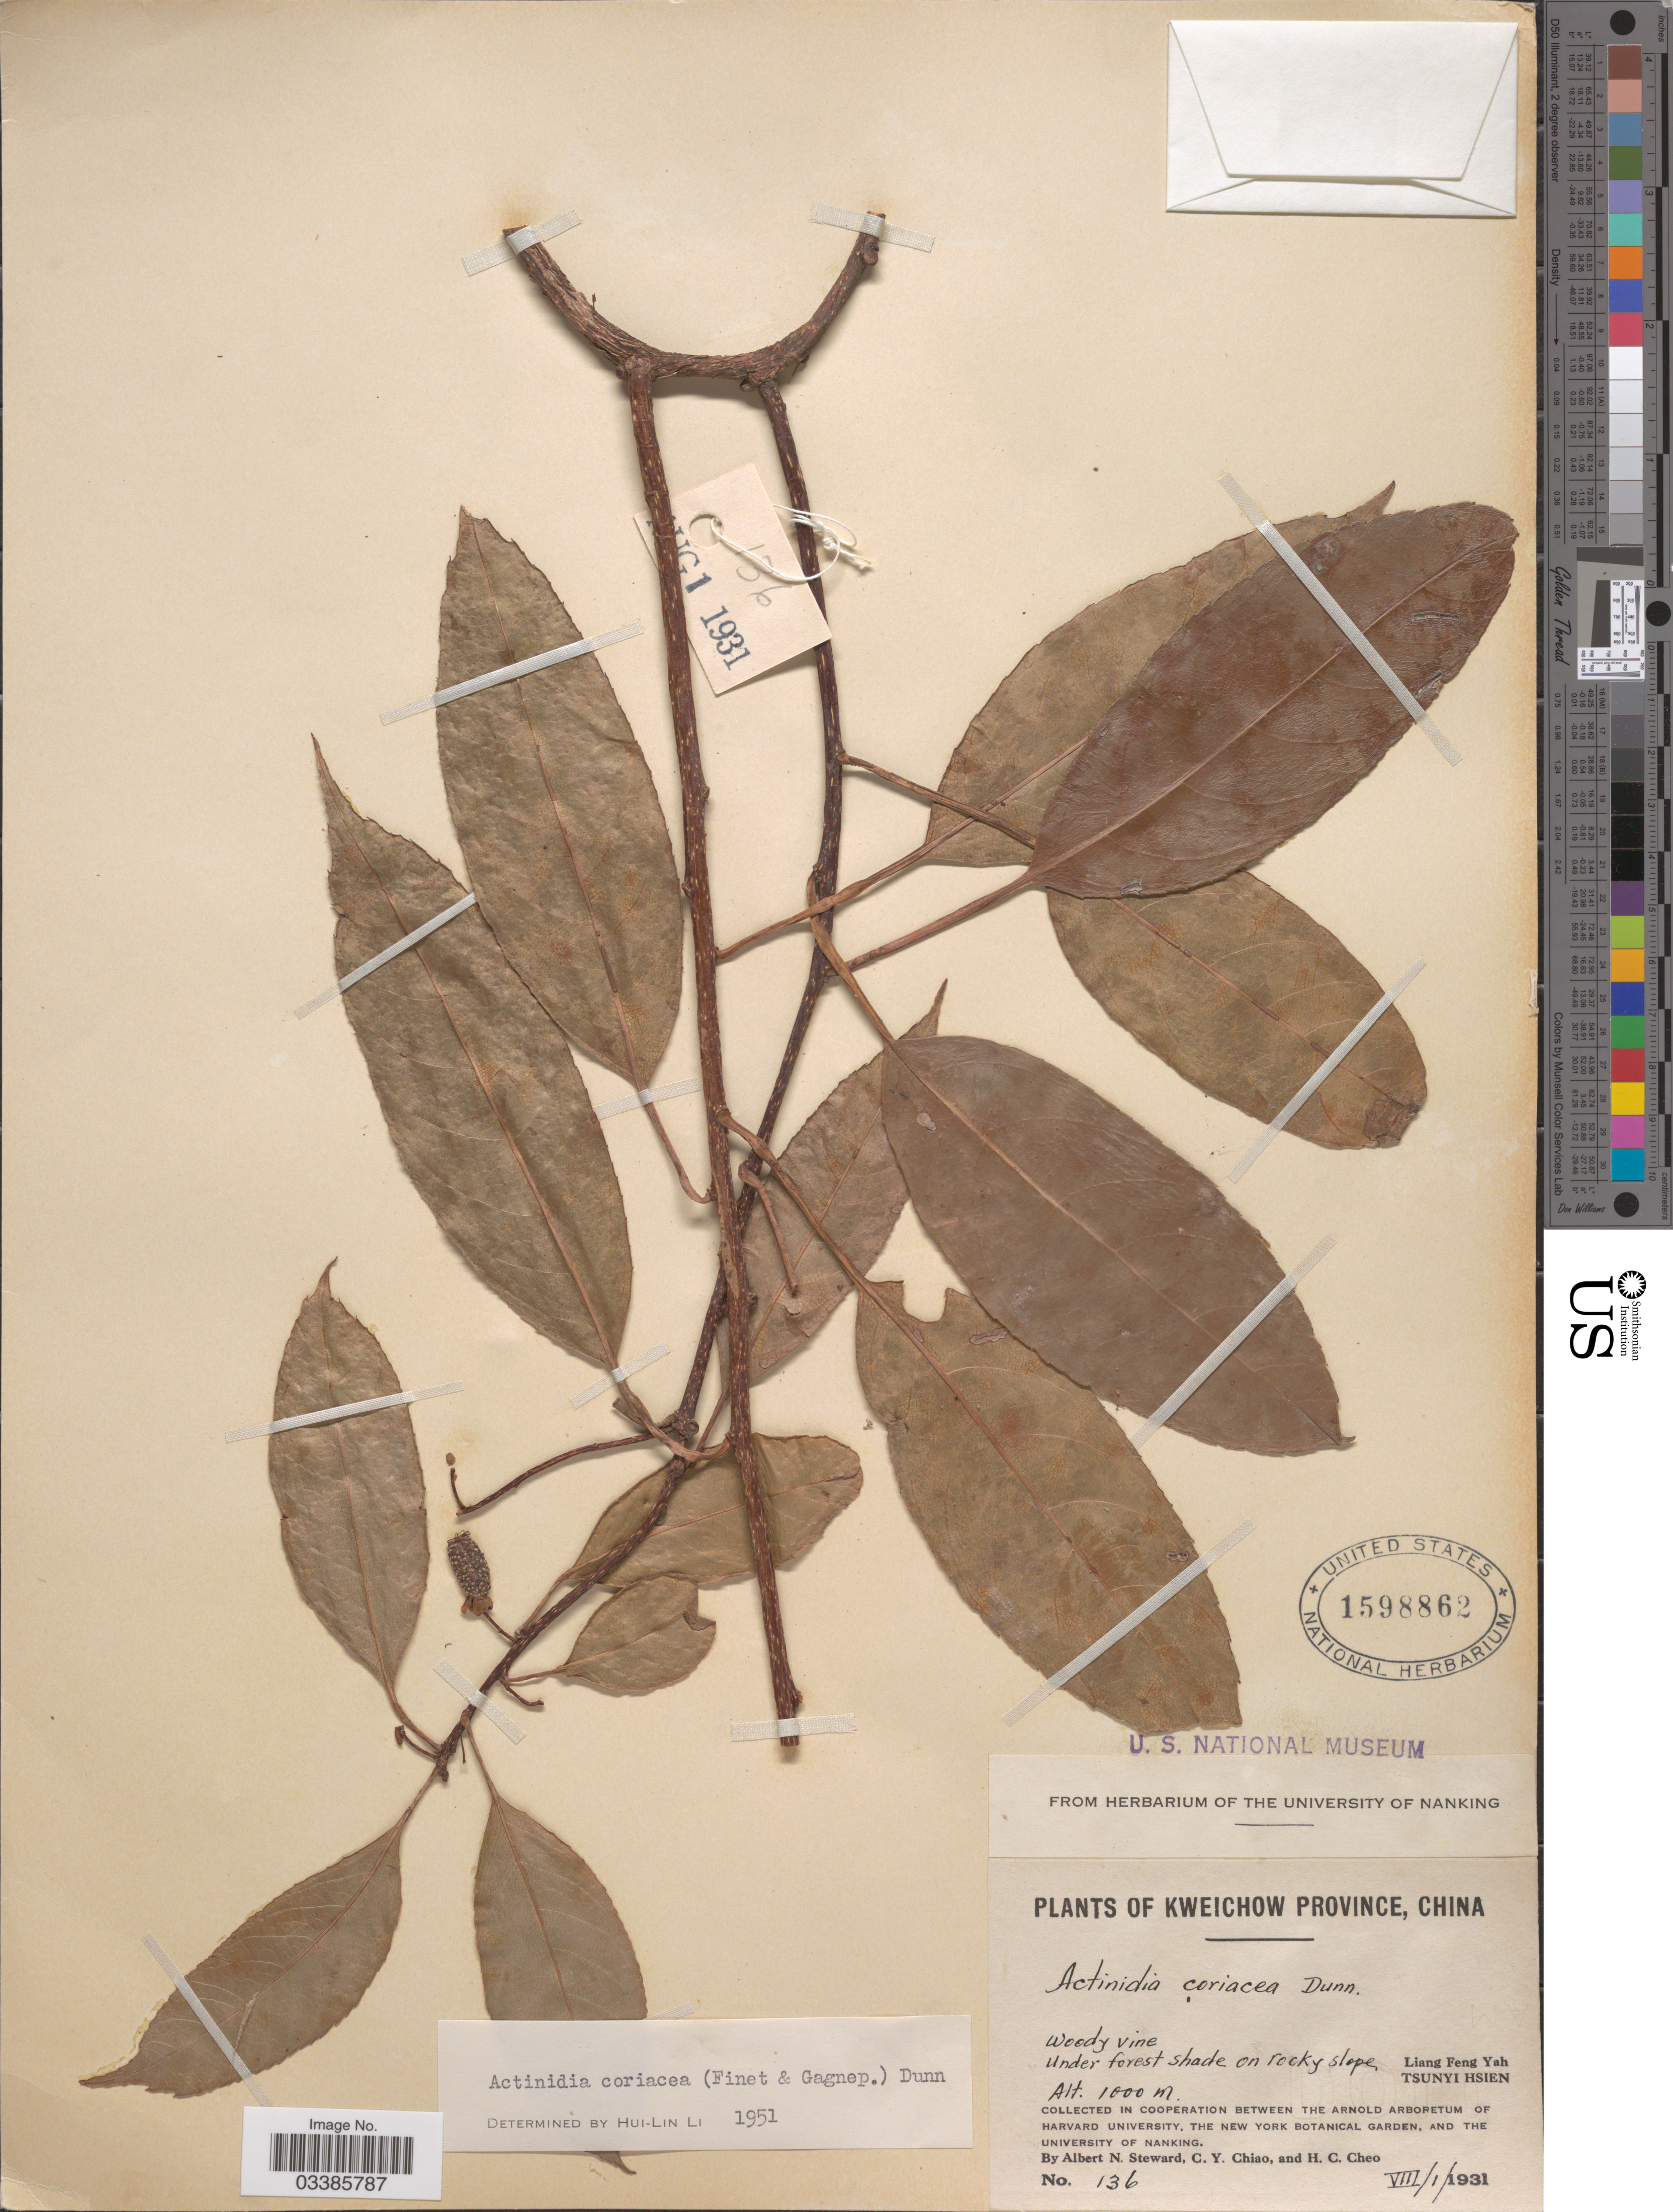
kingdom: Plantae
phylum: Tracheophyta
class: Magnoliopsida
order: Ericales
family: Actinidiaceae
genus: Actinidia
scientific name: Actinidia coriacea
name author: (Finet & Gagnep.) Dunn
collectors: A. N. Steward, C. Y. Chiao & H. Cheo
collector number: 136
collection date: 1931-08-01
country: China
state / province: Guizhou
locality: Kweichow Province. Liang Feng Yah. Tsunyi Hsien.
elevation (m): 1000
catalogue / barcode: US 1598862